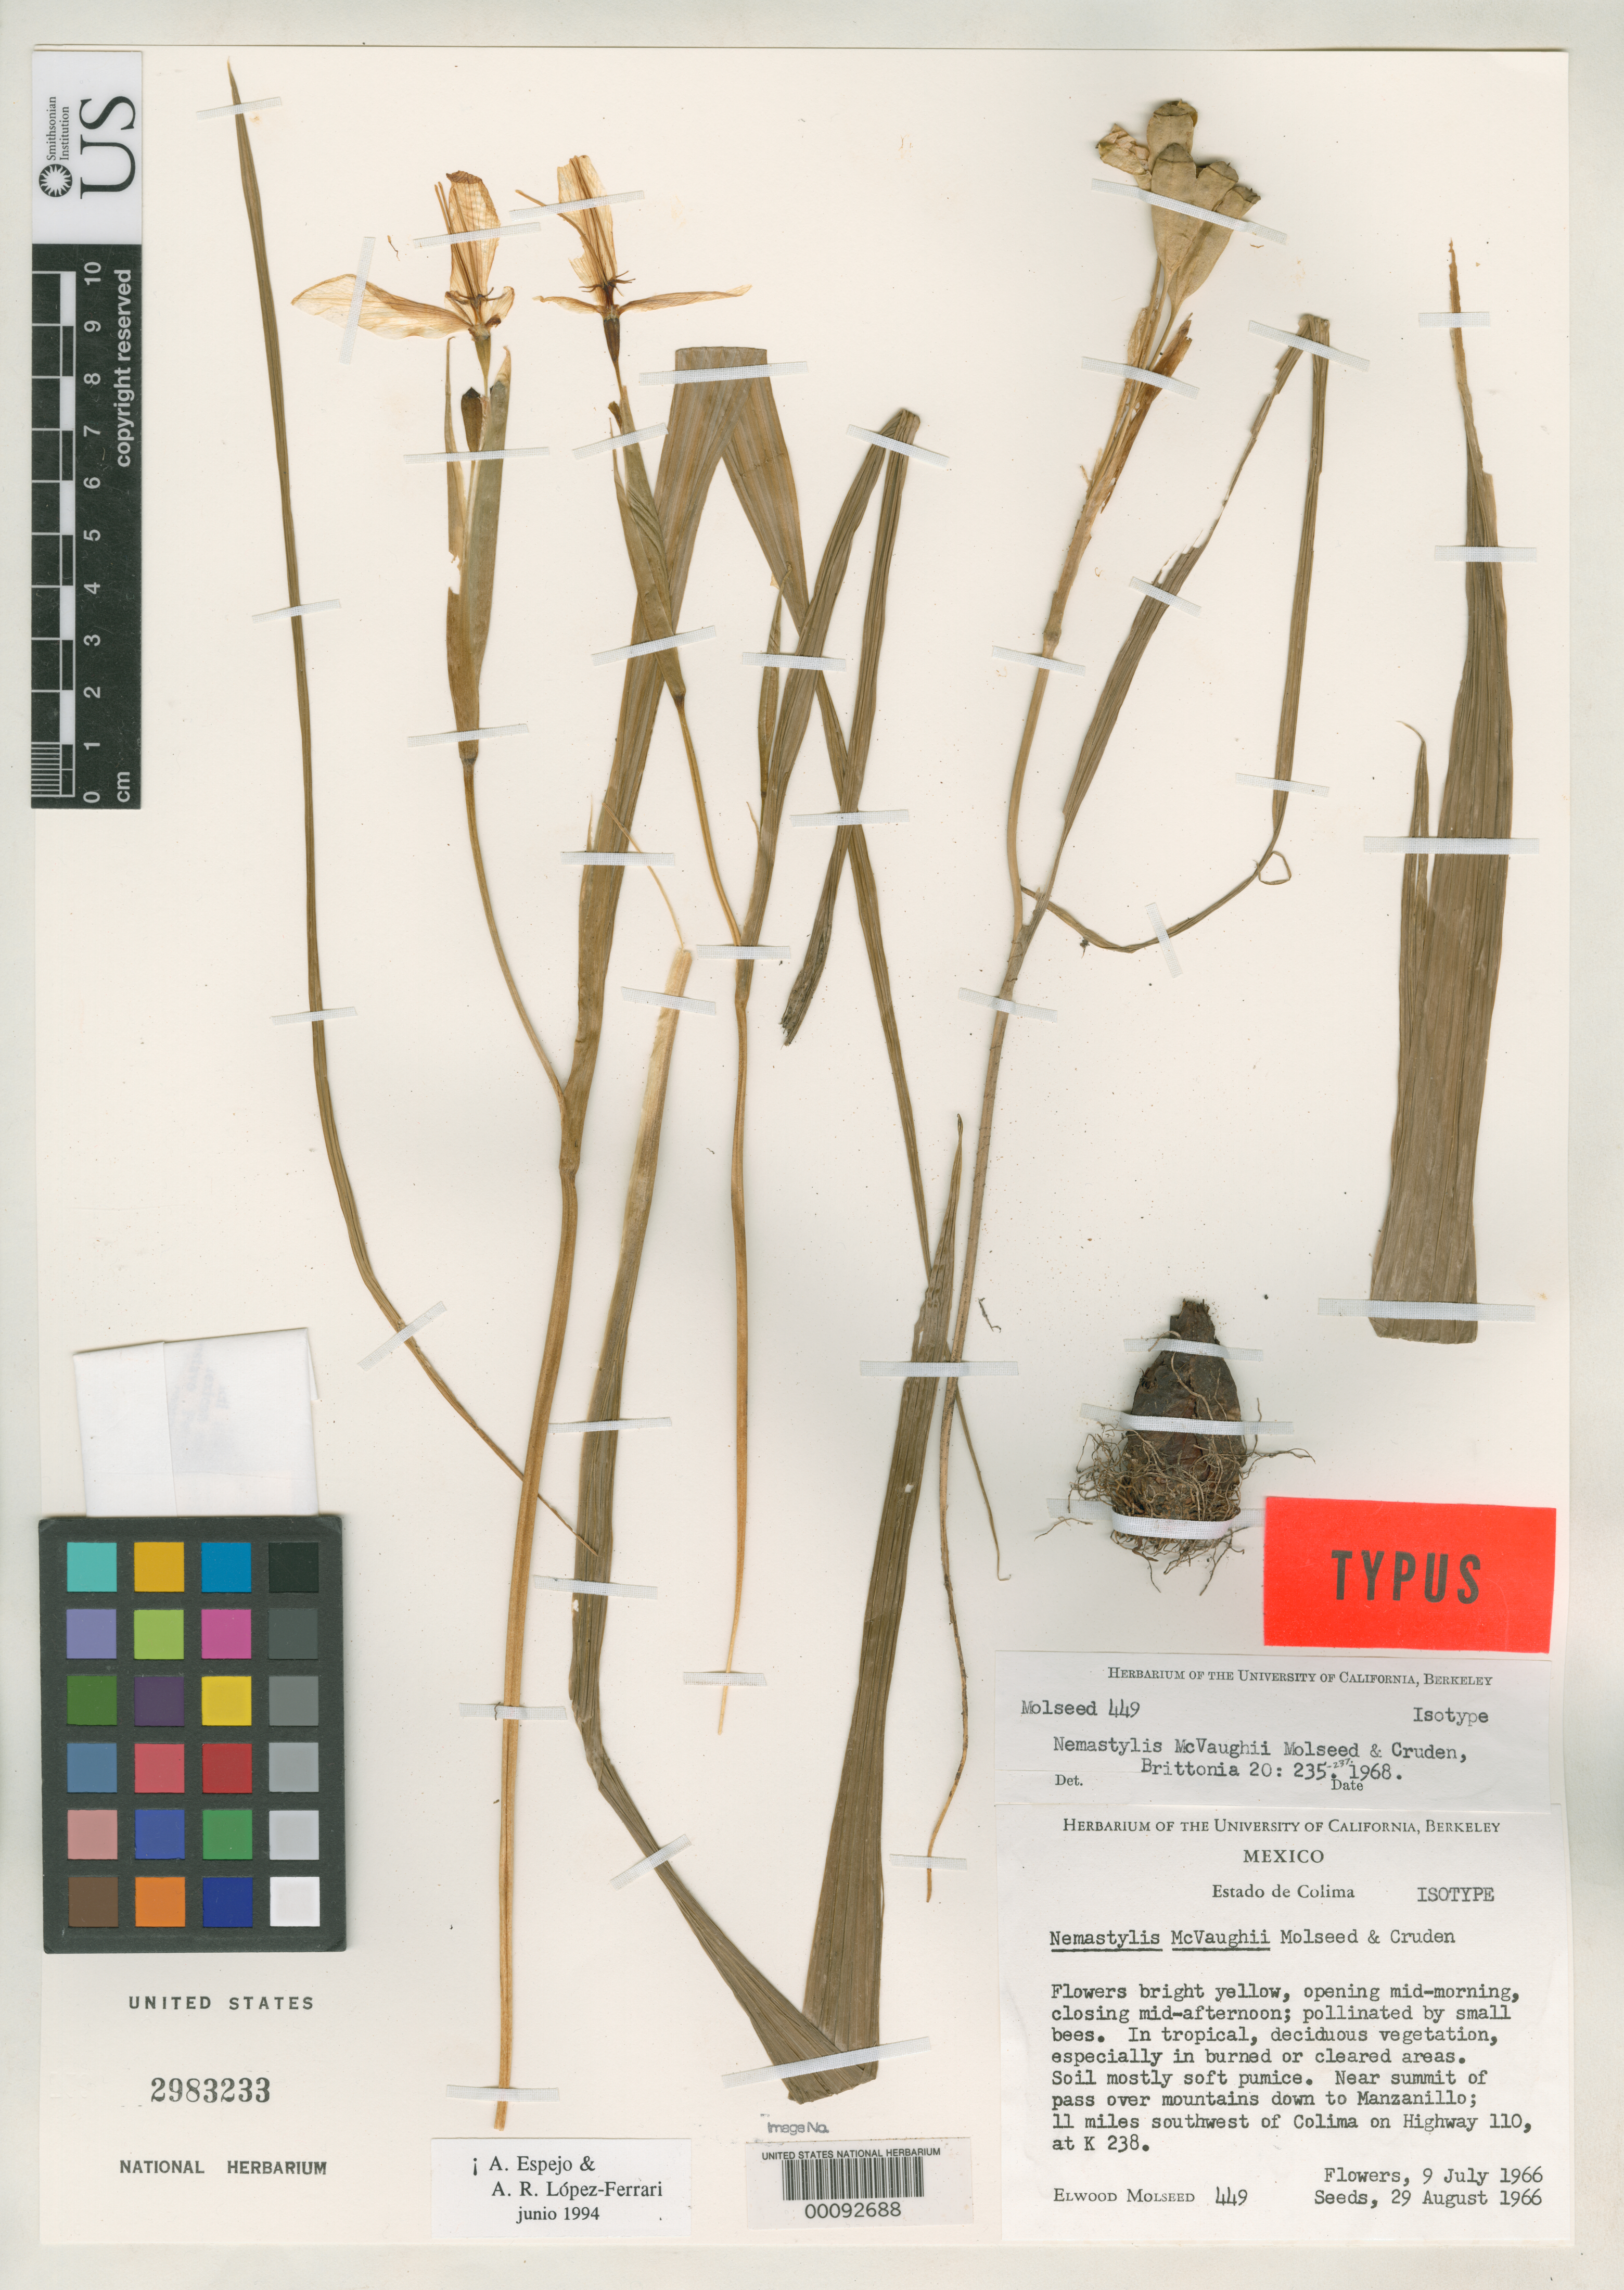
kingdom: Plantae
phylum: Tracheophyta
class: Liliopsida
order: Asparagales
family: Iridaceae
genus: Nemastylis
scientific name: Nemastylis mcvaughii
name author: Molseed & Cruden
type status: Isotype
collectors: E. W. Molseed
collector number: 449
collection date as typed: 09 Jul 1966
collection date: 1966-07-09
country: Mexico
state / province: Colima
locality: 11 mi SW of Colima, near summit of pass to Manzanillo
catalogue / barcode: US 2983233